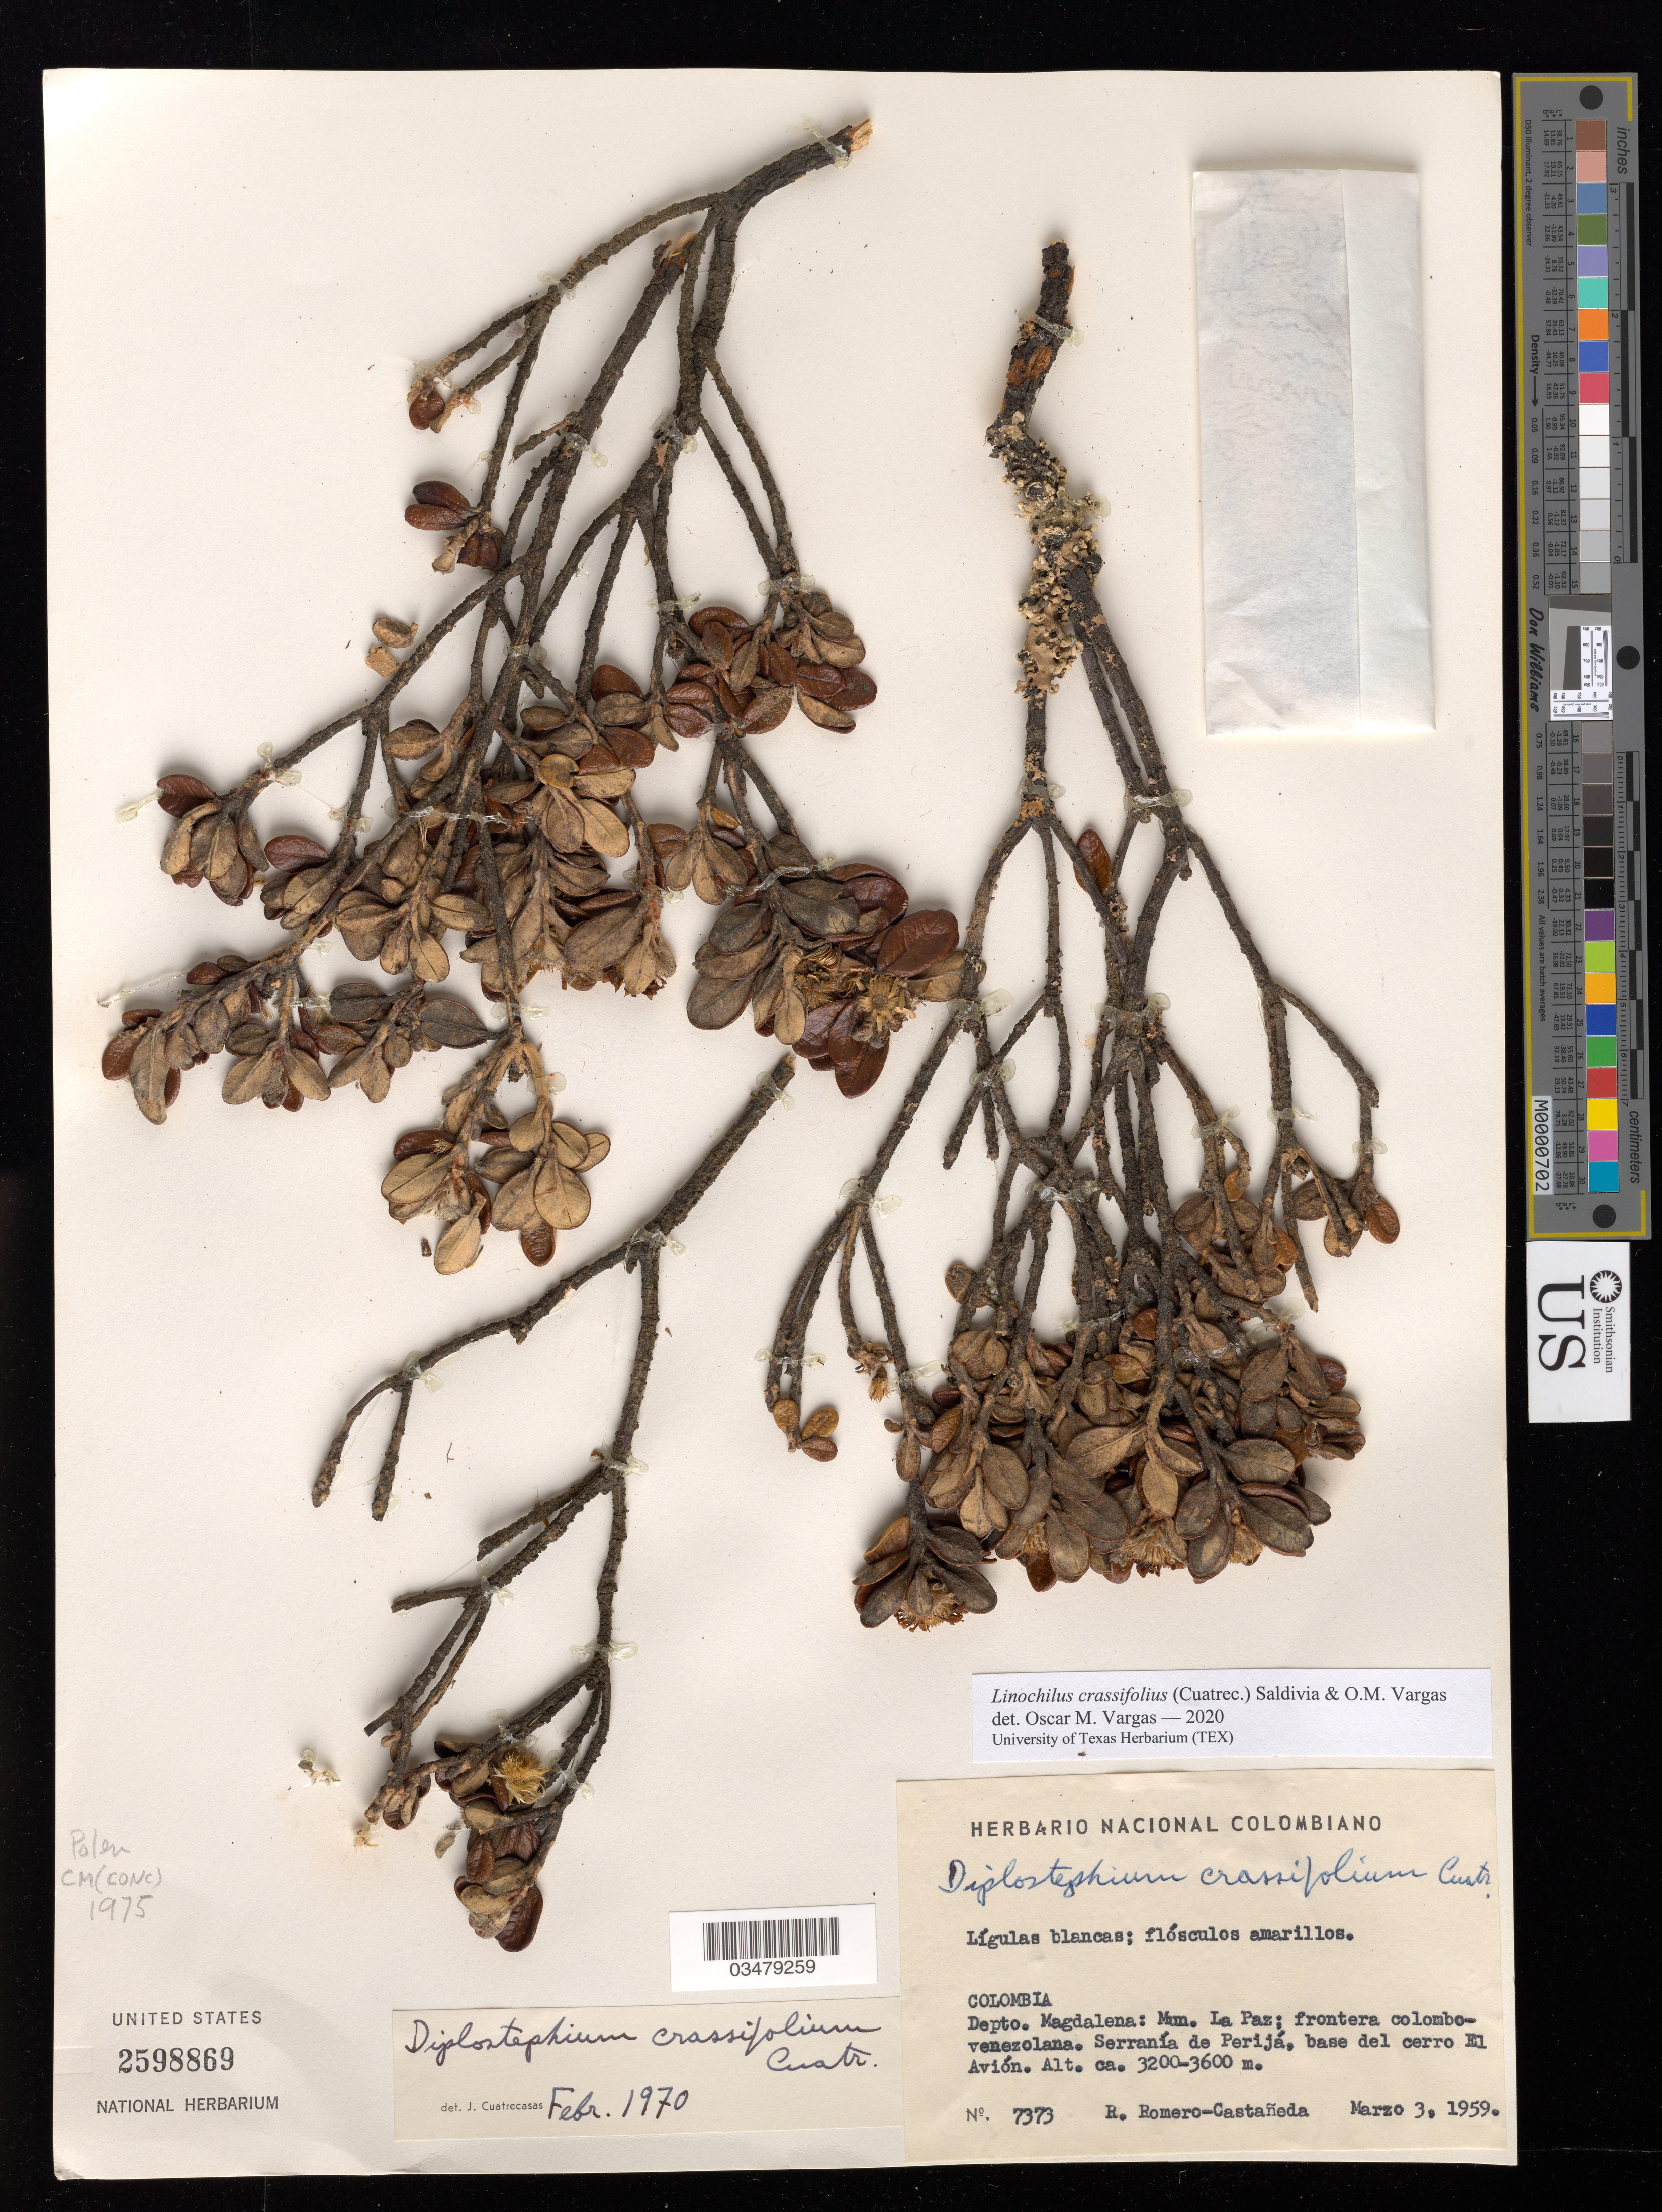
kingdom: Plantae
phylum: Tracheophyta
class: Magnoliopsida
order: Asterales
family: Asteraceae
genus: Linochilus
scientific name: Linochilus crassifolius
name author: (Cuatrec.) Saldivia & O.M. Vargas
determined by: Vargas, Oscar M.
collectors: R. Romero Castañeda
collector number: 7373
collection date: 1959-03-03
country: Colombia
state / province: Magdalena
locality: Depto. Magdalena: Mun. La Paz: frontera colombo-venezolana, Serranía de Perijá, entre los cerros El Venado y El Avión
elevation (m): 3200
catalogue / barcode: US 2598869